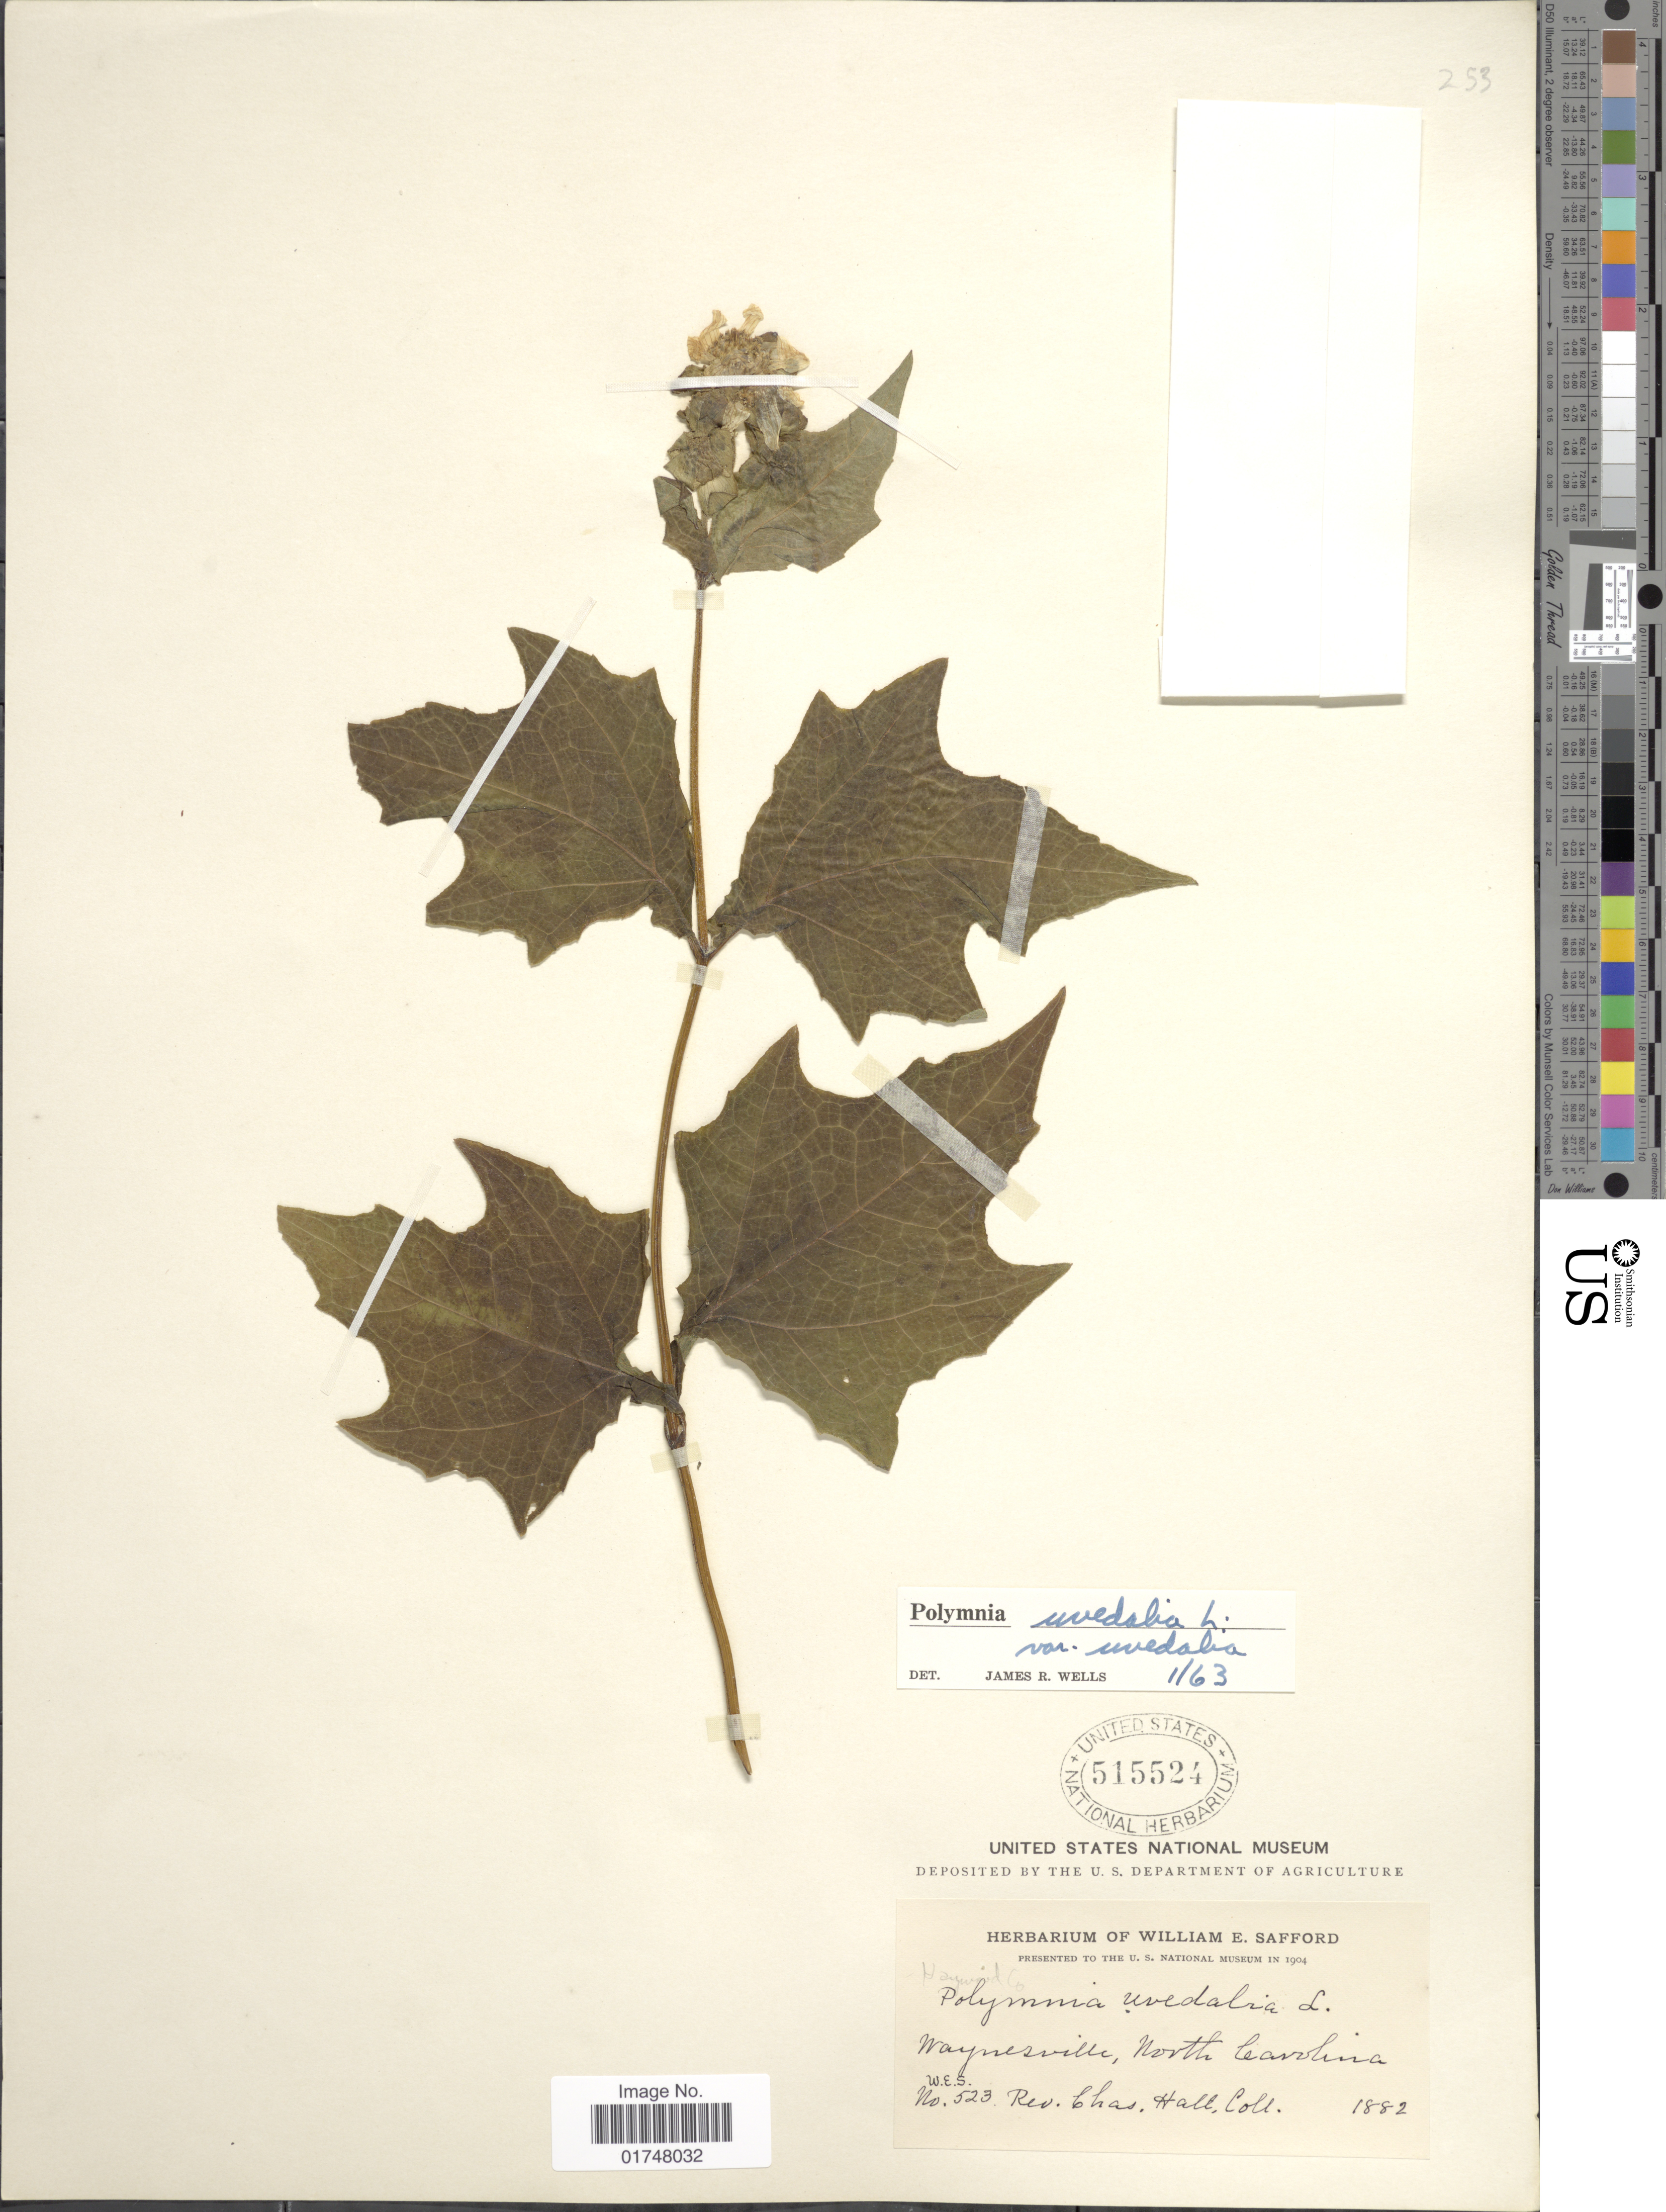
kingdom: Plantae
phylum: Tracheophyta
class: Magnoliopsida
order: Asterales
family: Asteraceae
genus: Smallanthus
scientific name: Smallanthus uvedalia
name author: (L.) Mack. ex Mack.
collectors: C. Hall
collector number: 523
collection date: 1882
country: United States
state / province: North Carolina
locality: Waynesville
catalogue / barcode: US 515524